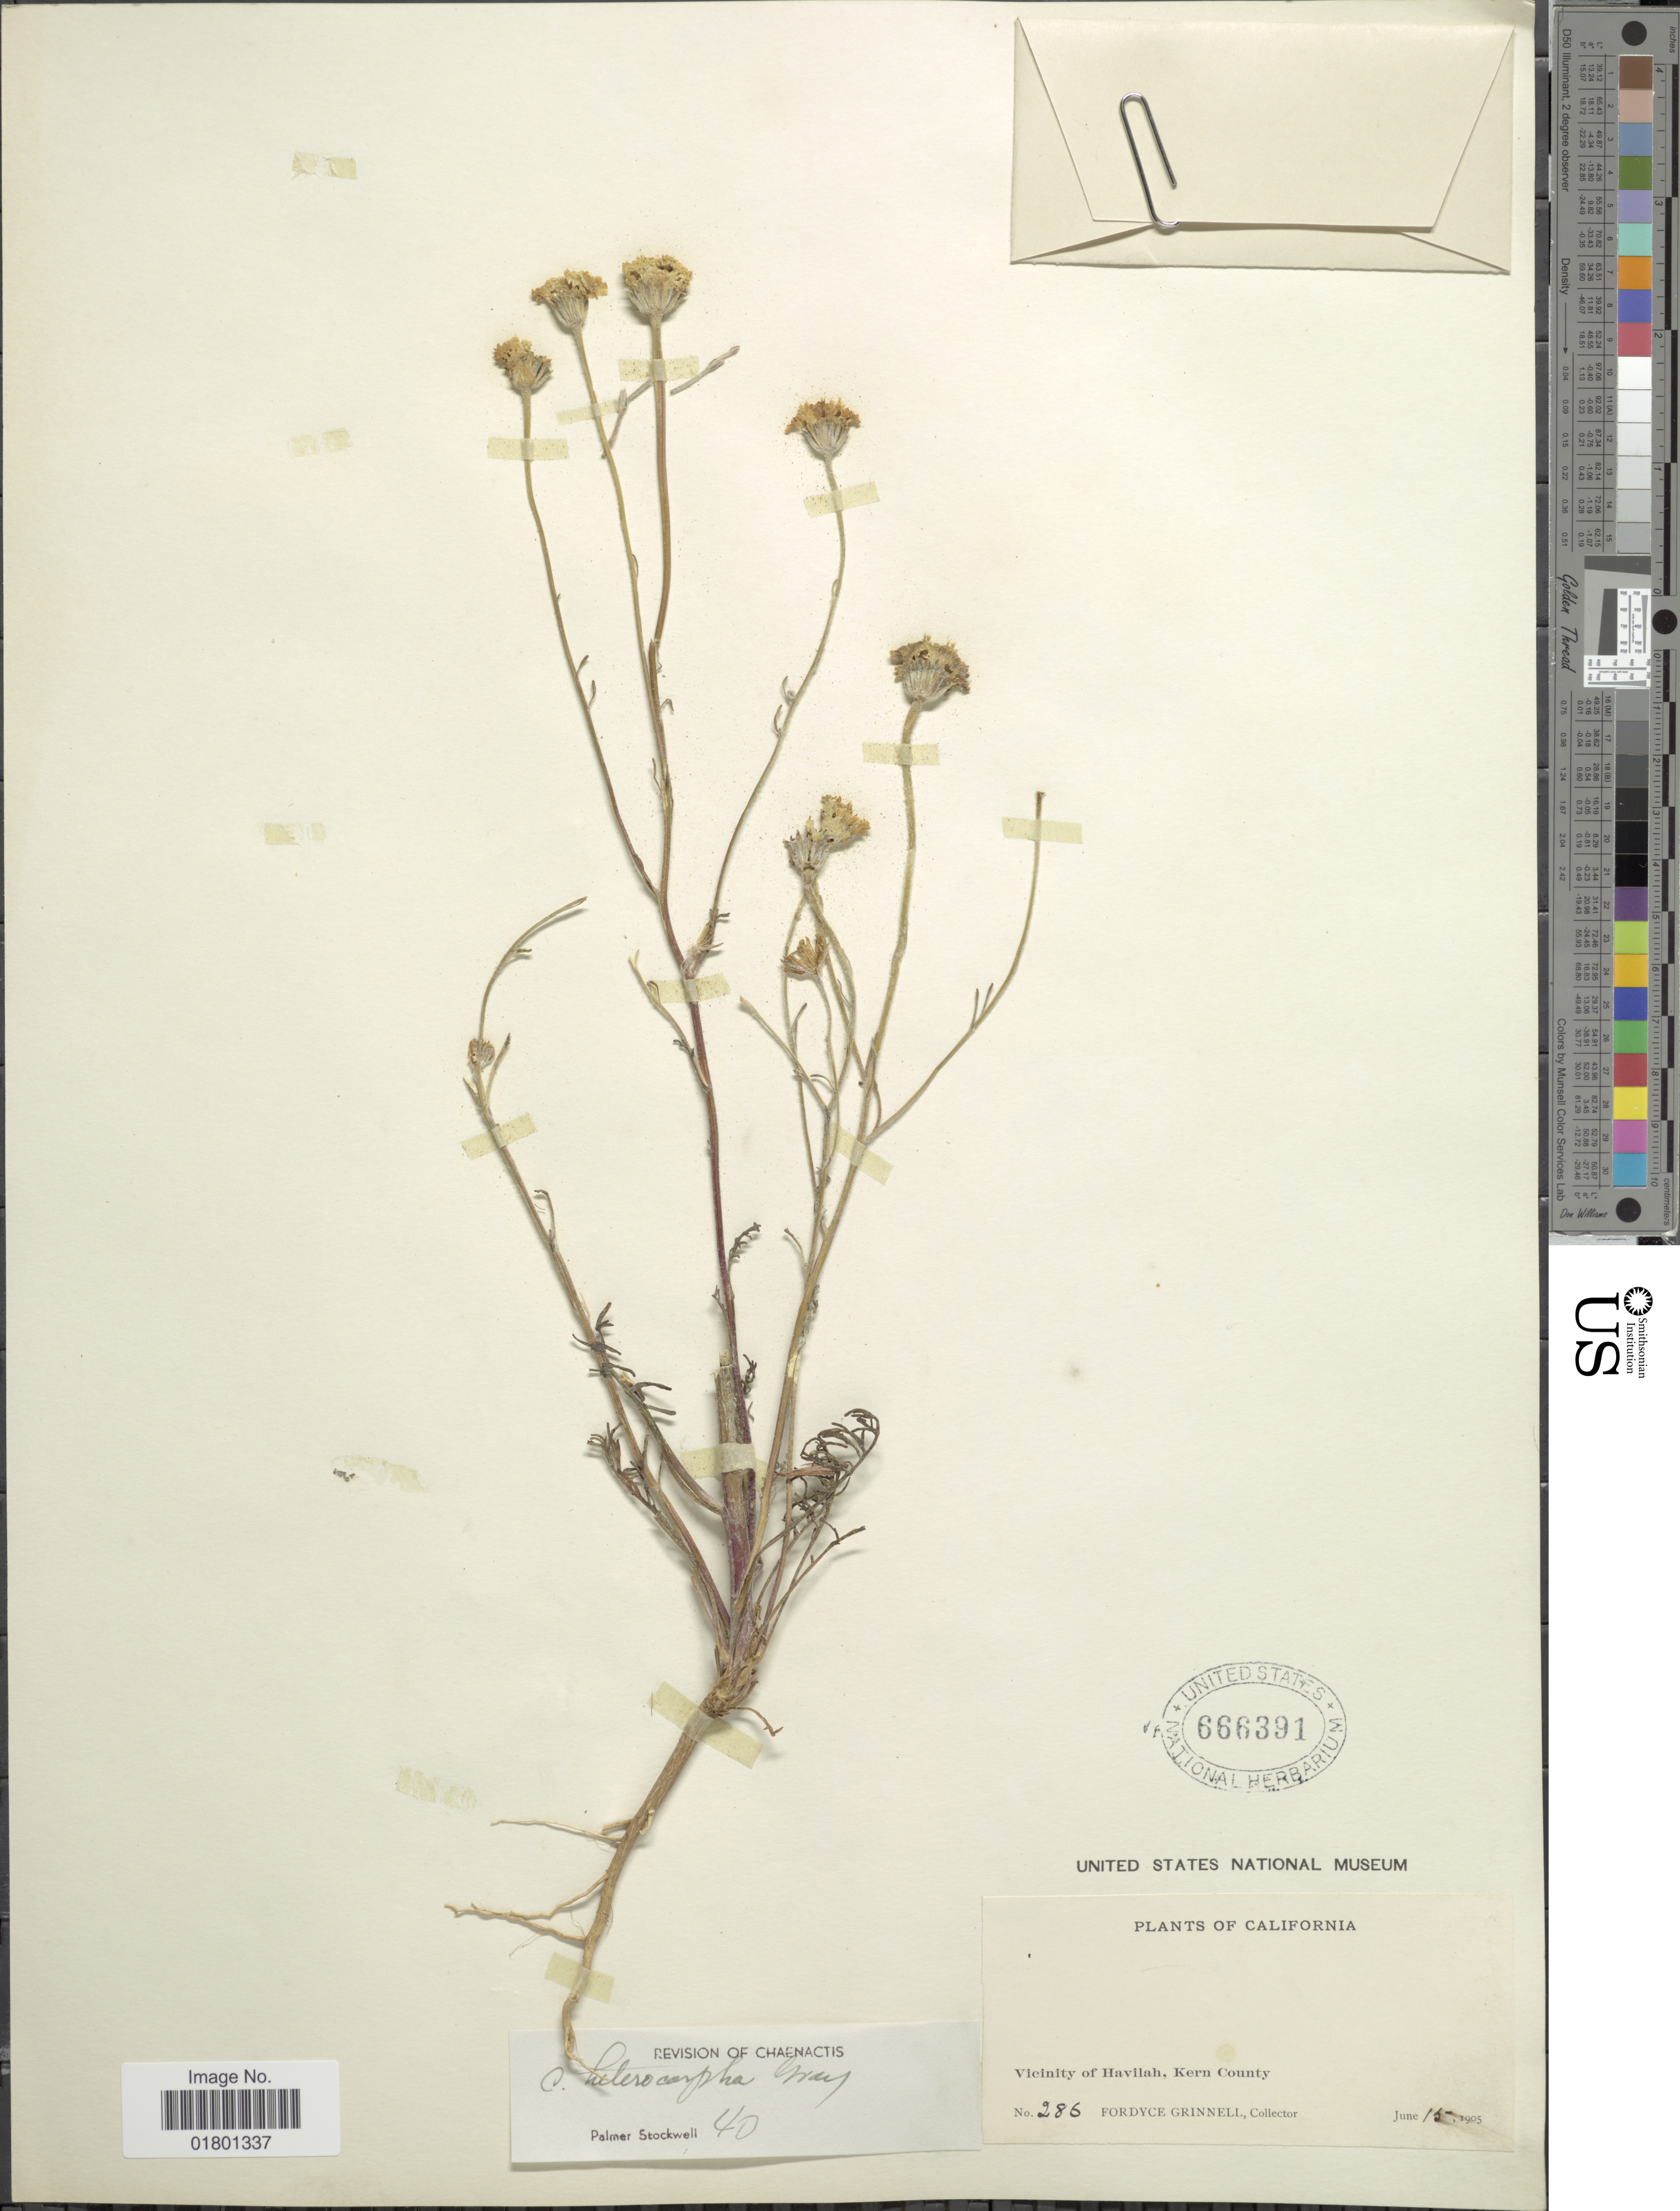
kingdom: Plantae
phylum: Tracheophyta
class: Magnoliopsida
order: Asterales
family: Asteraceae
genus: Chaenactis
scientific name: Chaenactis heterocarpha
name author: Torr. & A. Gray ex A. Gray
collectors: F. Grinnell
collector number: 286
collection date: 1905-06-15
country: United States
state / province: California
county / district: Kern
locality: Vicinity of Havilah, Kern County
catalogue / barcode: US 666391